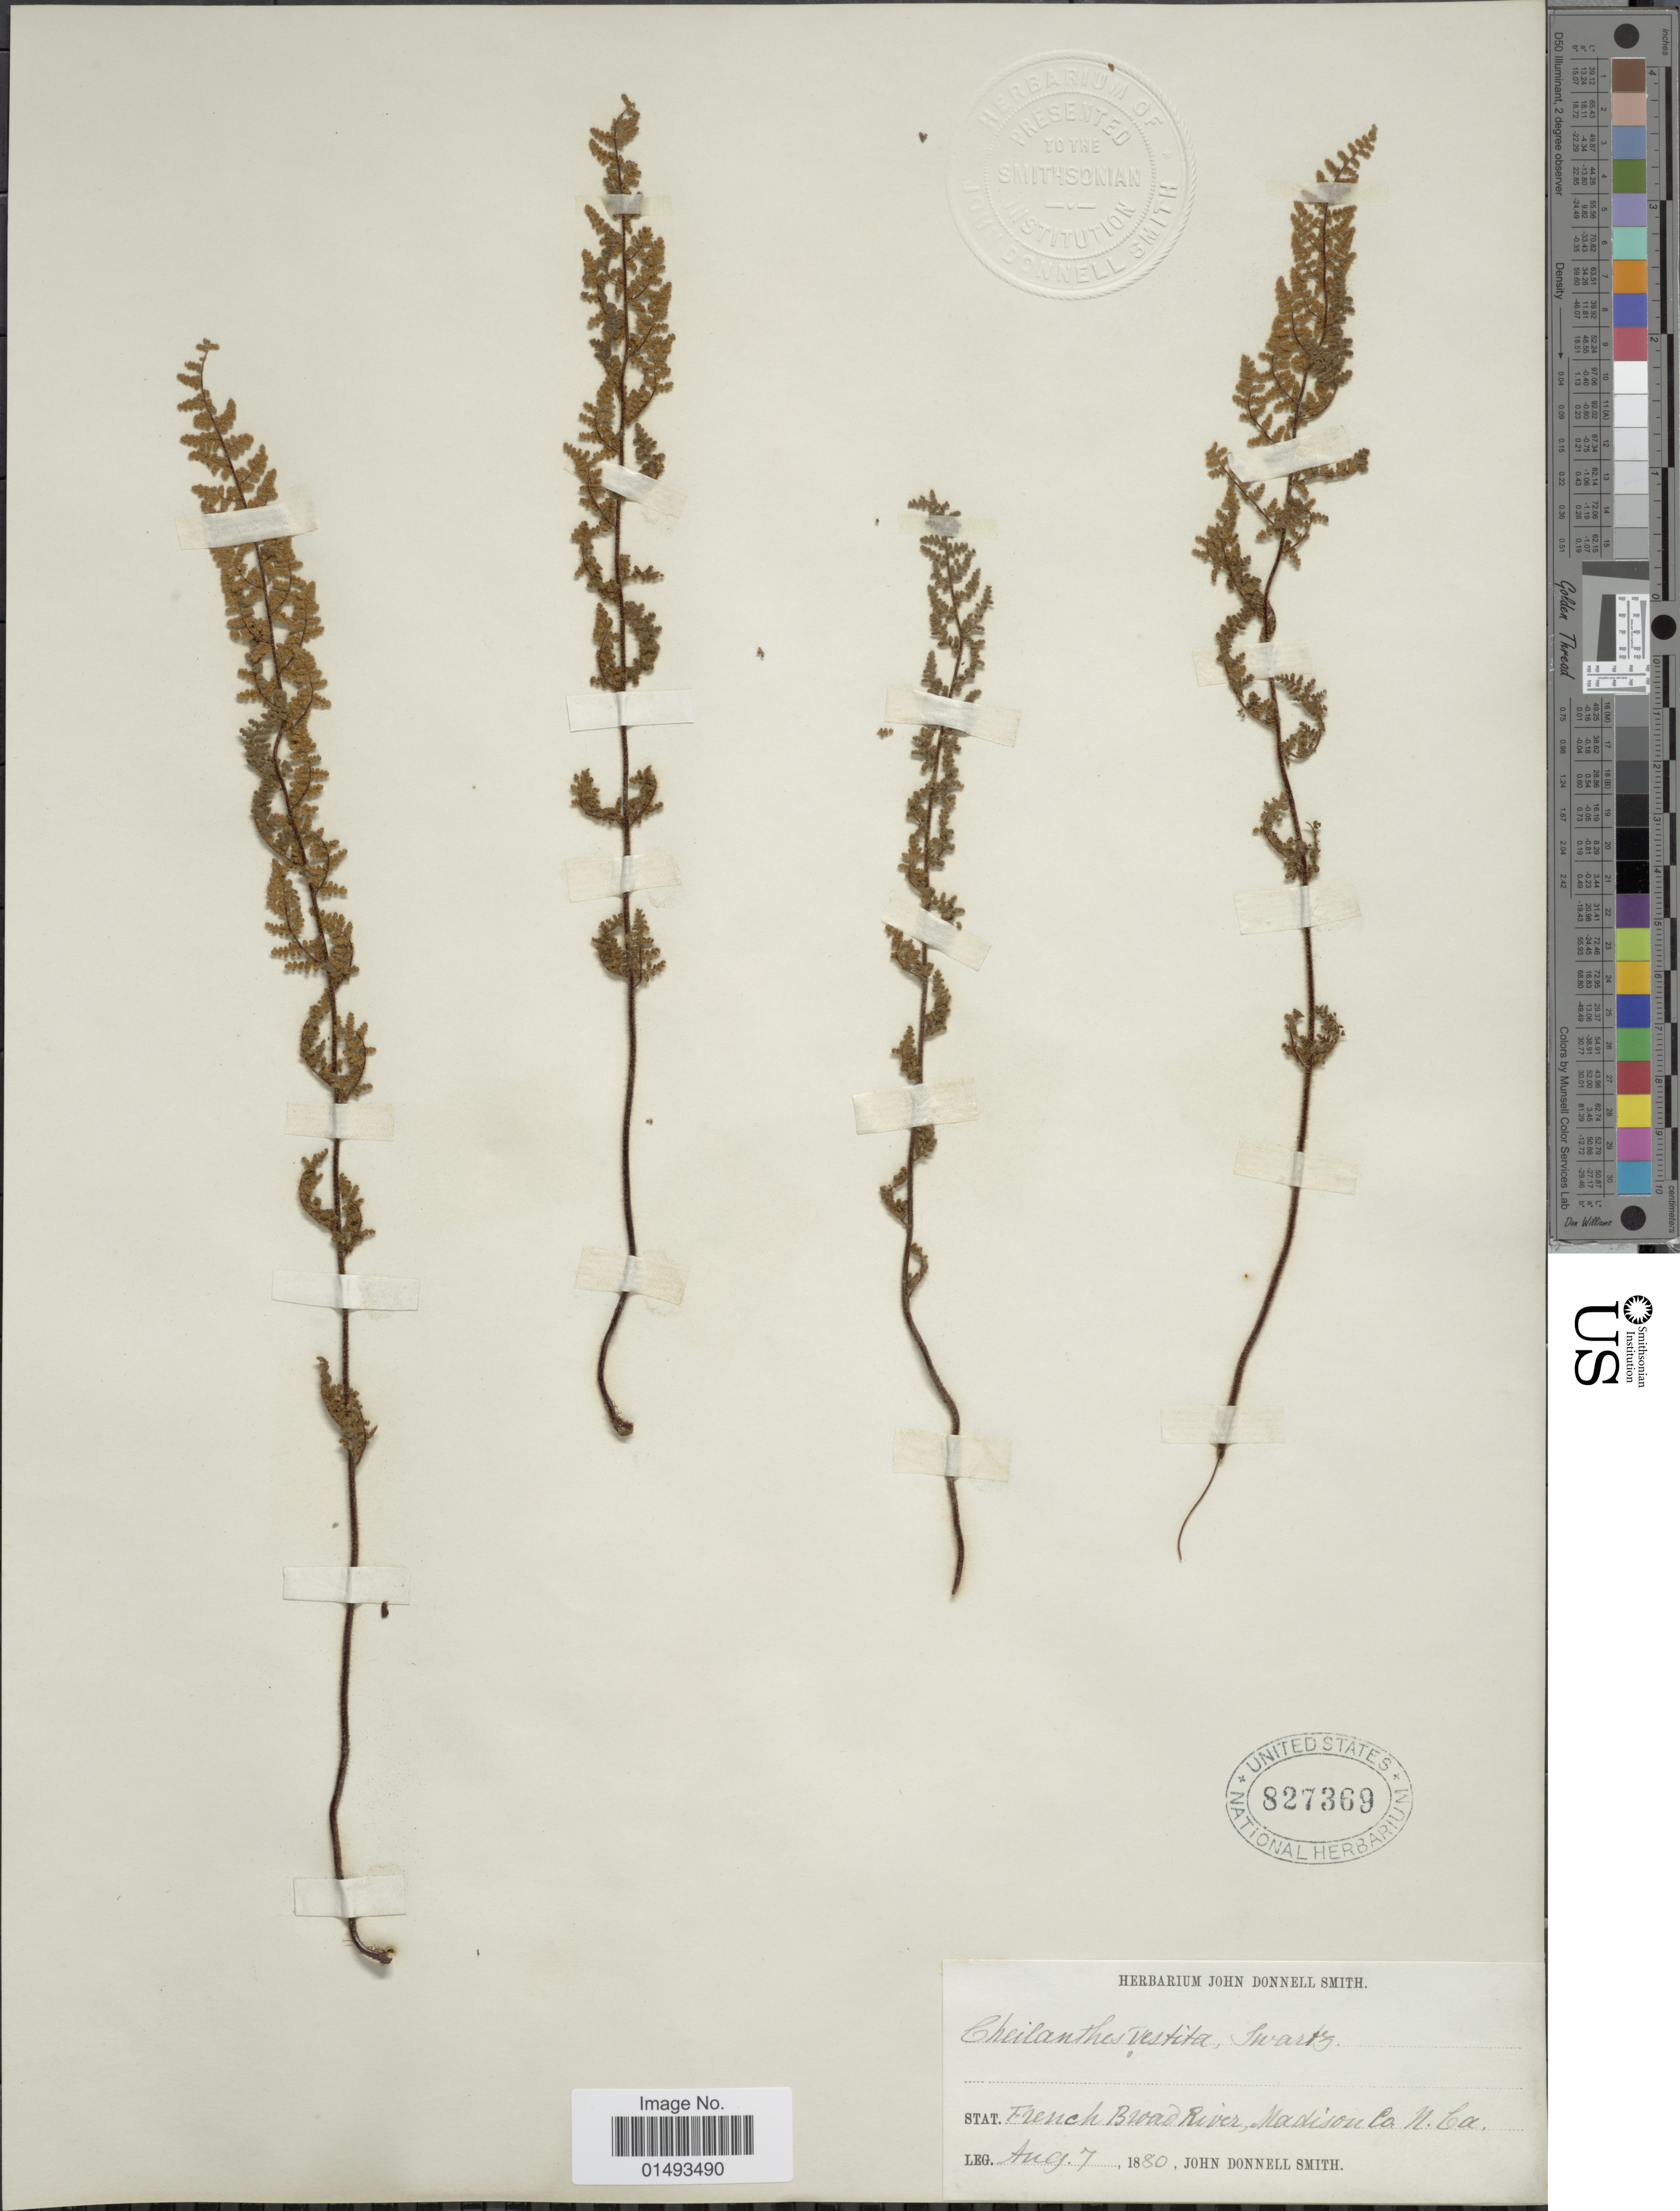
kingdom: Plantae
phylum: Tracheophyta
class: Polypodiopsida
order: Polypodiales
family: Pteridaceae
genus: Myriopteris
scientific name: Myriopteris lanosa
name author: (Michx.) Grusz & Windham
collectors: J. Donnell Smith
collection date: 1880-08-07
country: United States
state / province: North Carolina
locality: French Broad River, Madison Co.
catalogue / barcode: US 827369